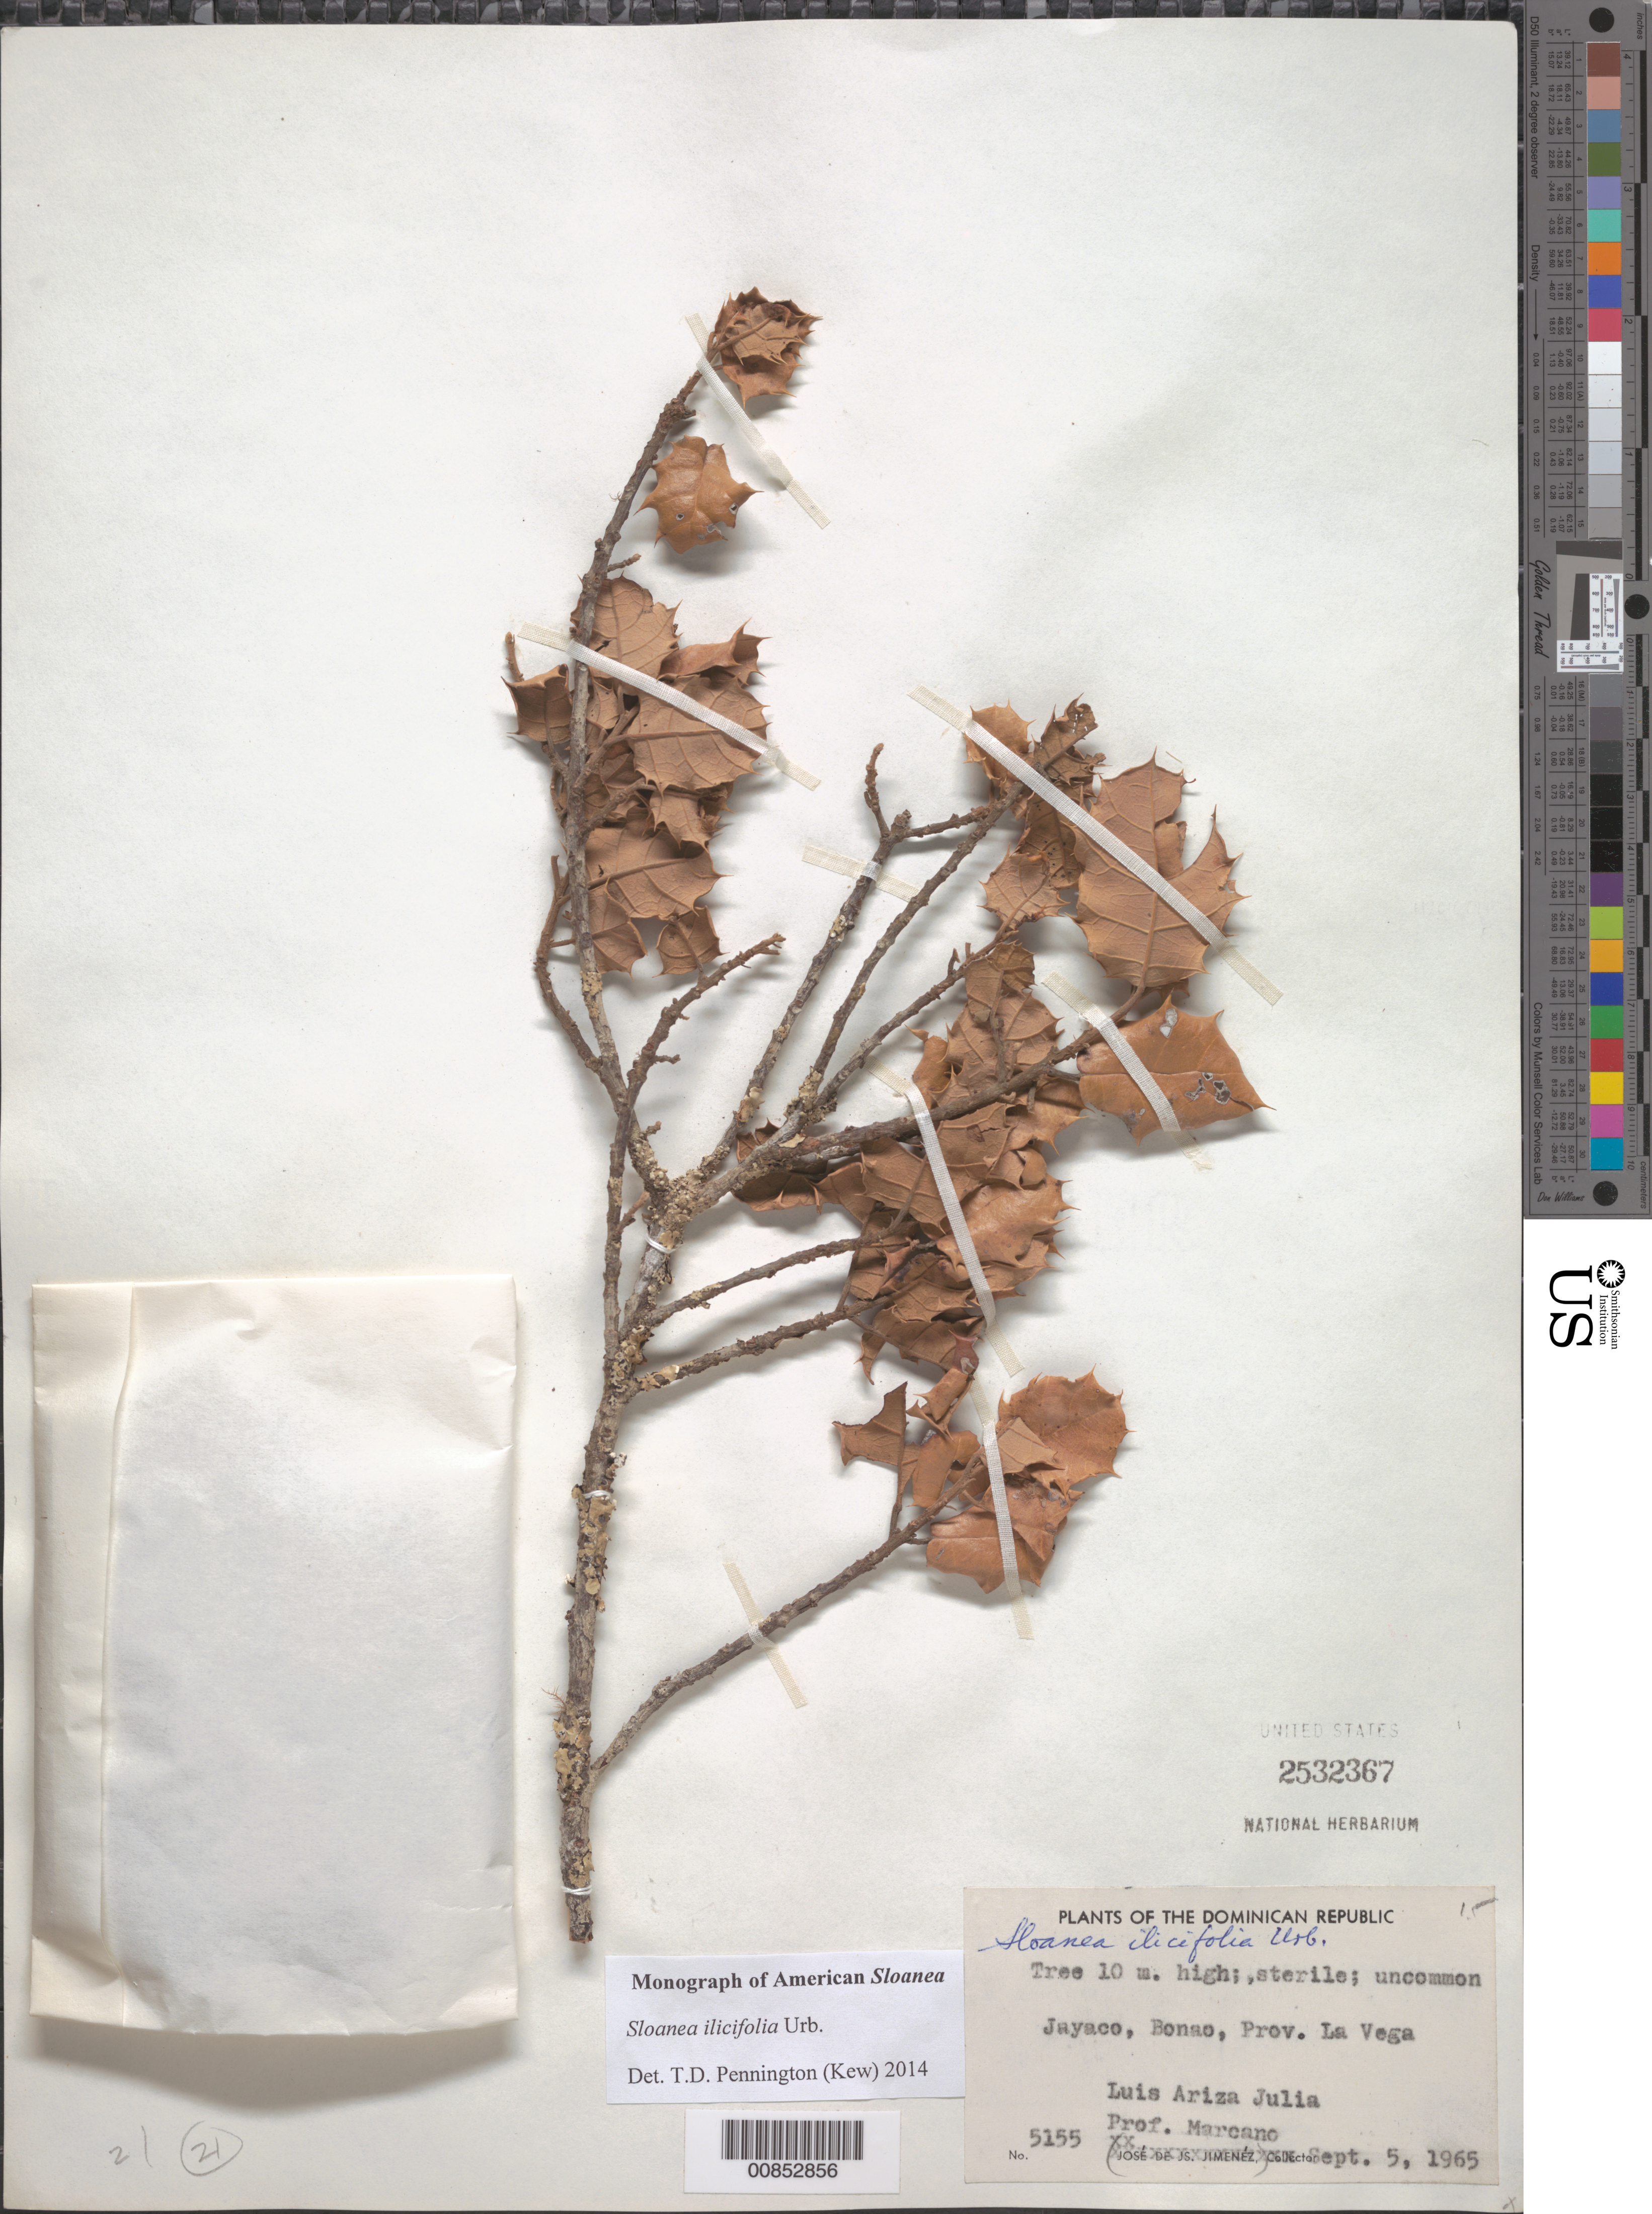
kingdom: Plantae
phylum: Tracheophyta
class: Magnoliopsida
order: Oxalidales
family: Elaeocarpaceae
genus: Sloanea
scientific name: Sloanea ilicifolia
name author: Urb.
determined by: Pennington, T. D., (K)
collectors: L. Ariza-Julia, E. J. Marcano F. & J. J. Jiménez Almonte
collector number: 5155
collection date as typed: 05 Sep 1965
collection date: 1965-09-05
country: Dominican Republic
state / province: La Vega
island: Hispaniola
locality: Jayaco, Bonao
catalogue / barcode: US 2532367